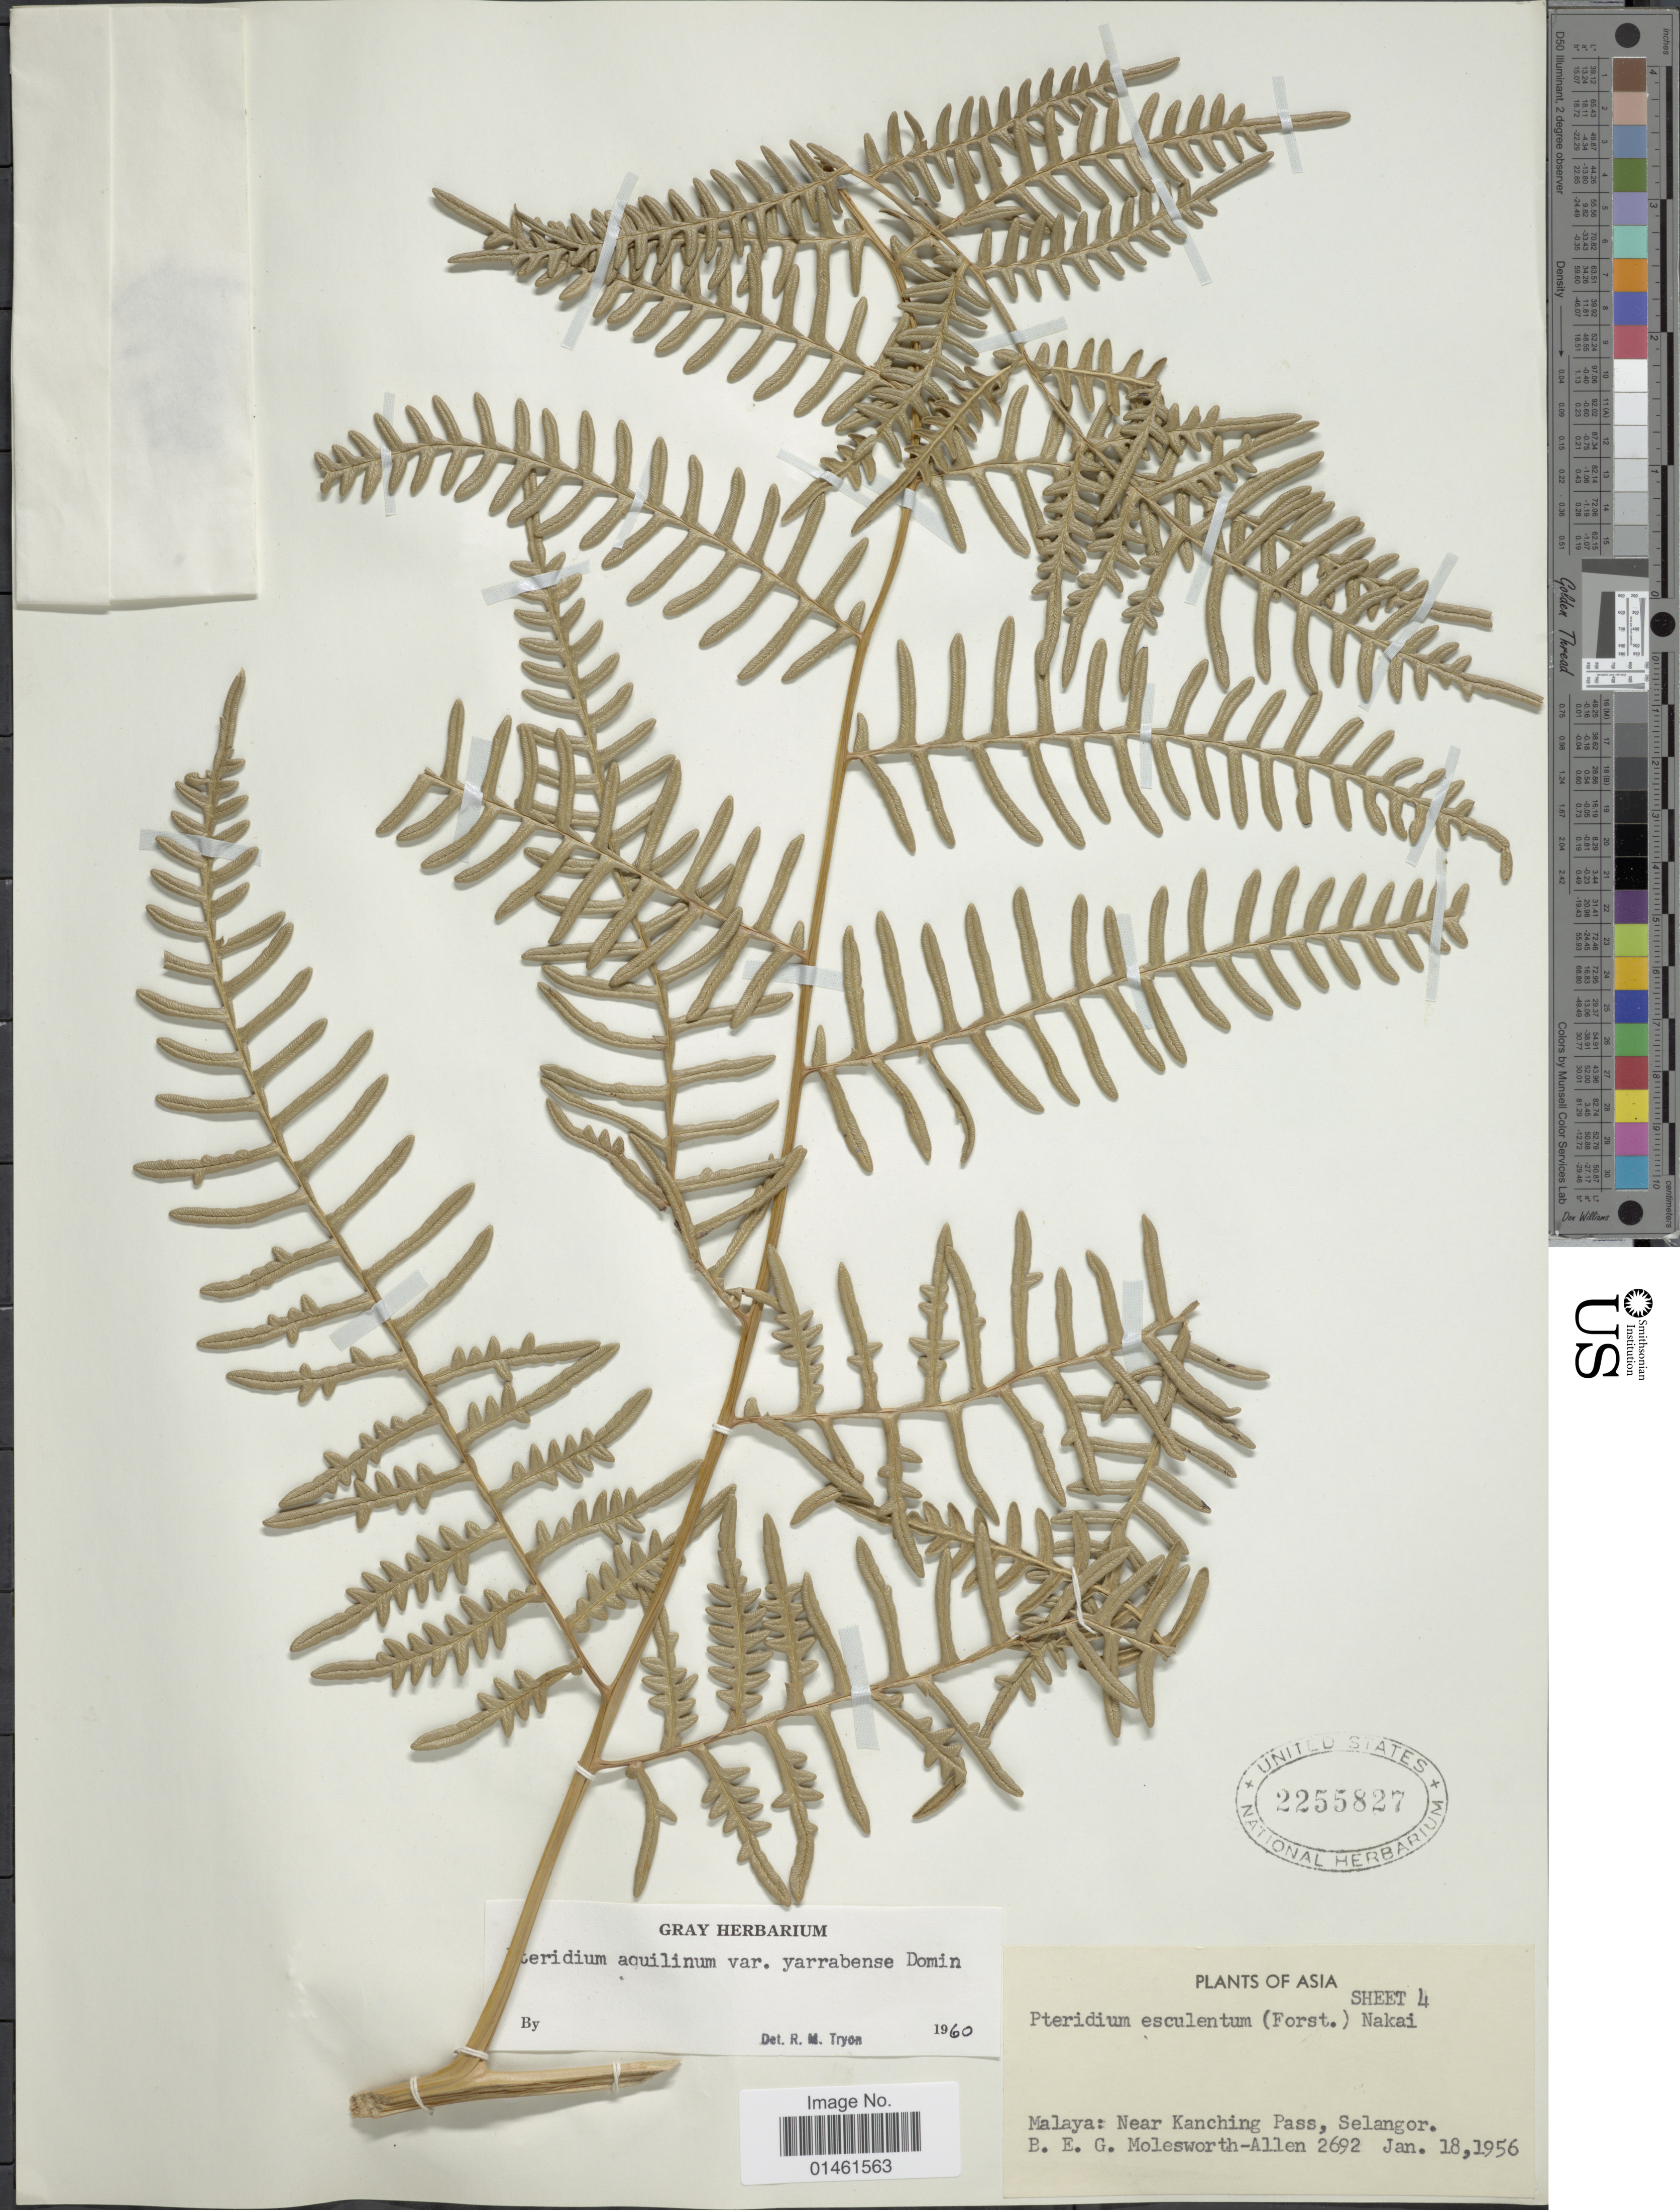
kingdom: Plantae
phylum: Tracheophyta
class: Polypodiopsida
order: Polypodiales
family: Dennstaedtiaceae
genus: Pteridium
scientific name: Pteridium aquilinum var. yarrabense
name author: Domin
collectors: B. E. G. Molesworth-Allen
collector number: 2692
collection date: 1956-01-18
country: Malaysia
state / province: Selangor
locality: Malaya: near Kanching Pass, Selangor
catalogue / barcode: US 2255827